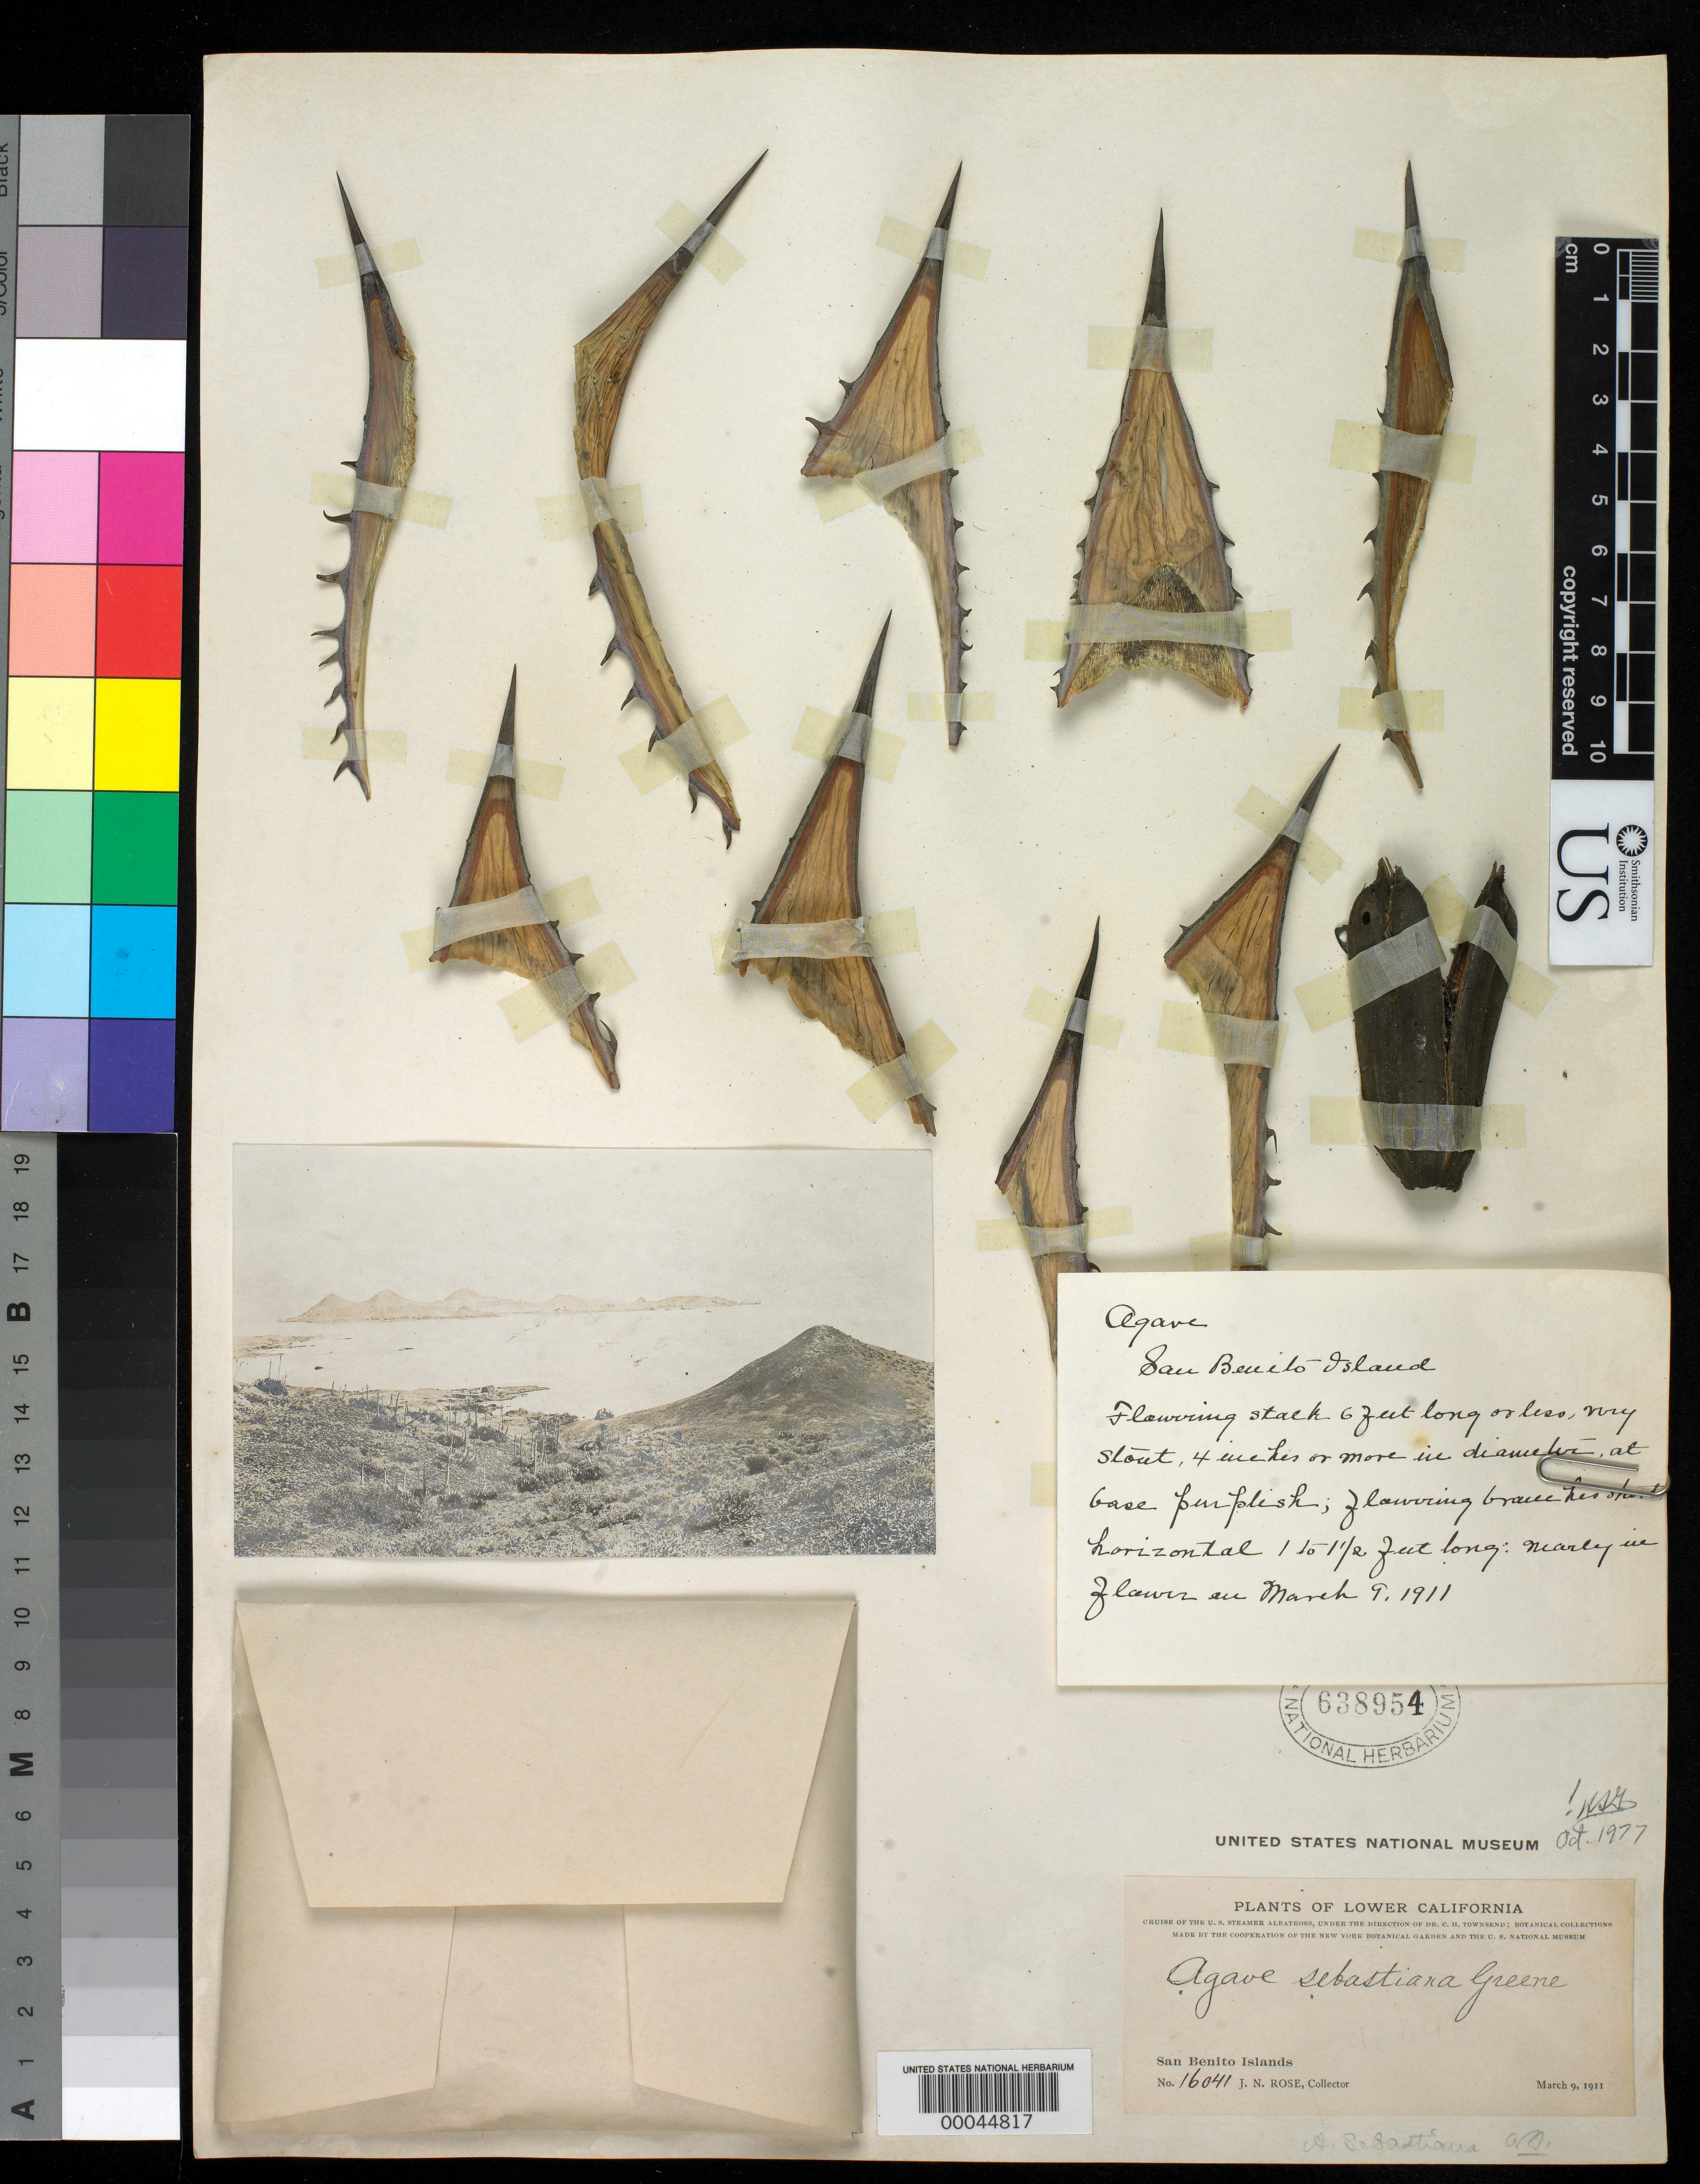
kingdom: Plantae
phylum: Tracheophyta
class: Liliopsida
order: Asparagales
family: Asparagaceae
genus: Agave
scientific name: Agave sebastiana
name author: Greene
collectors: J. N. Rose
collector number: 16041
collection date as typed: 09 Mar 1911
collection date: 1911-03-09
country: Mexico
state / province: Baja California Norte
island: San Benito Is.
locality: San Benito Is.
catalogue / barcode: US 638954